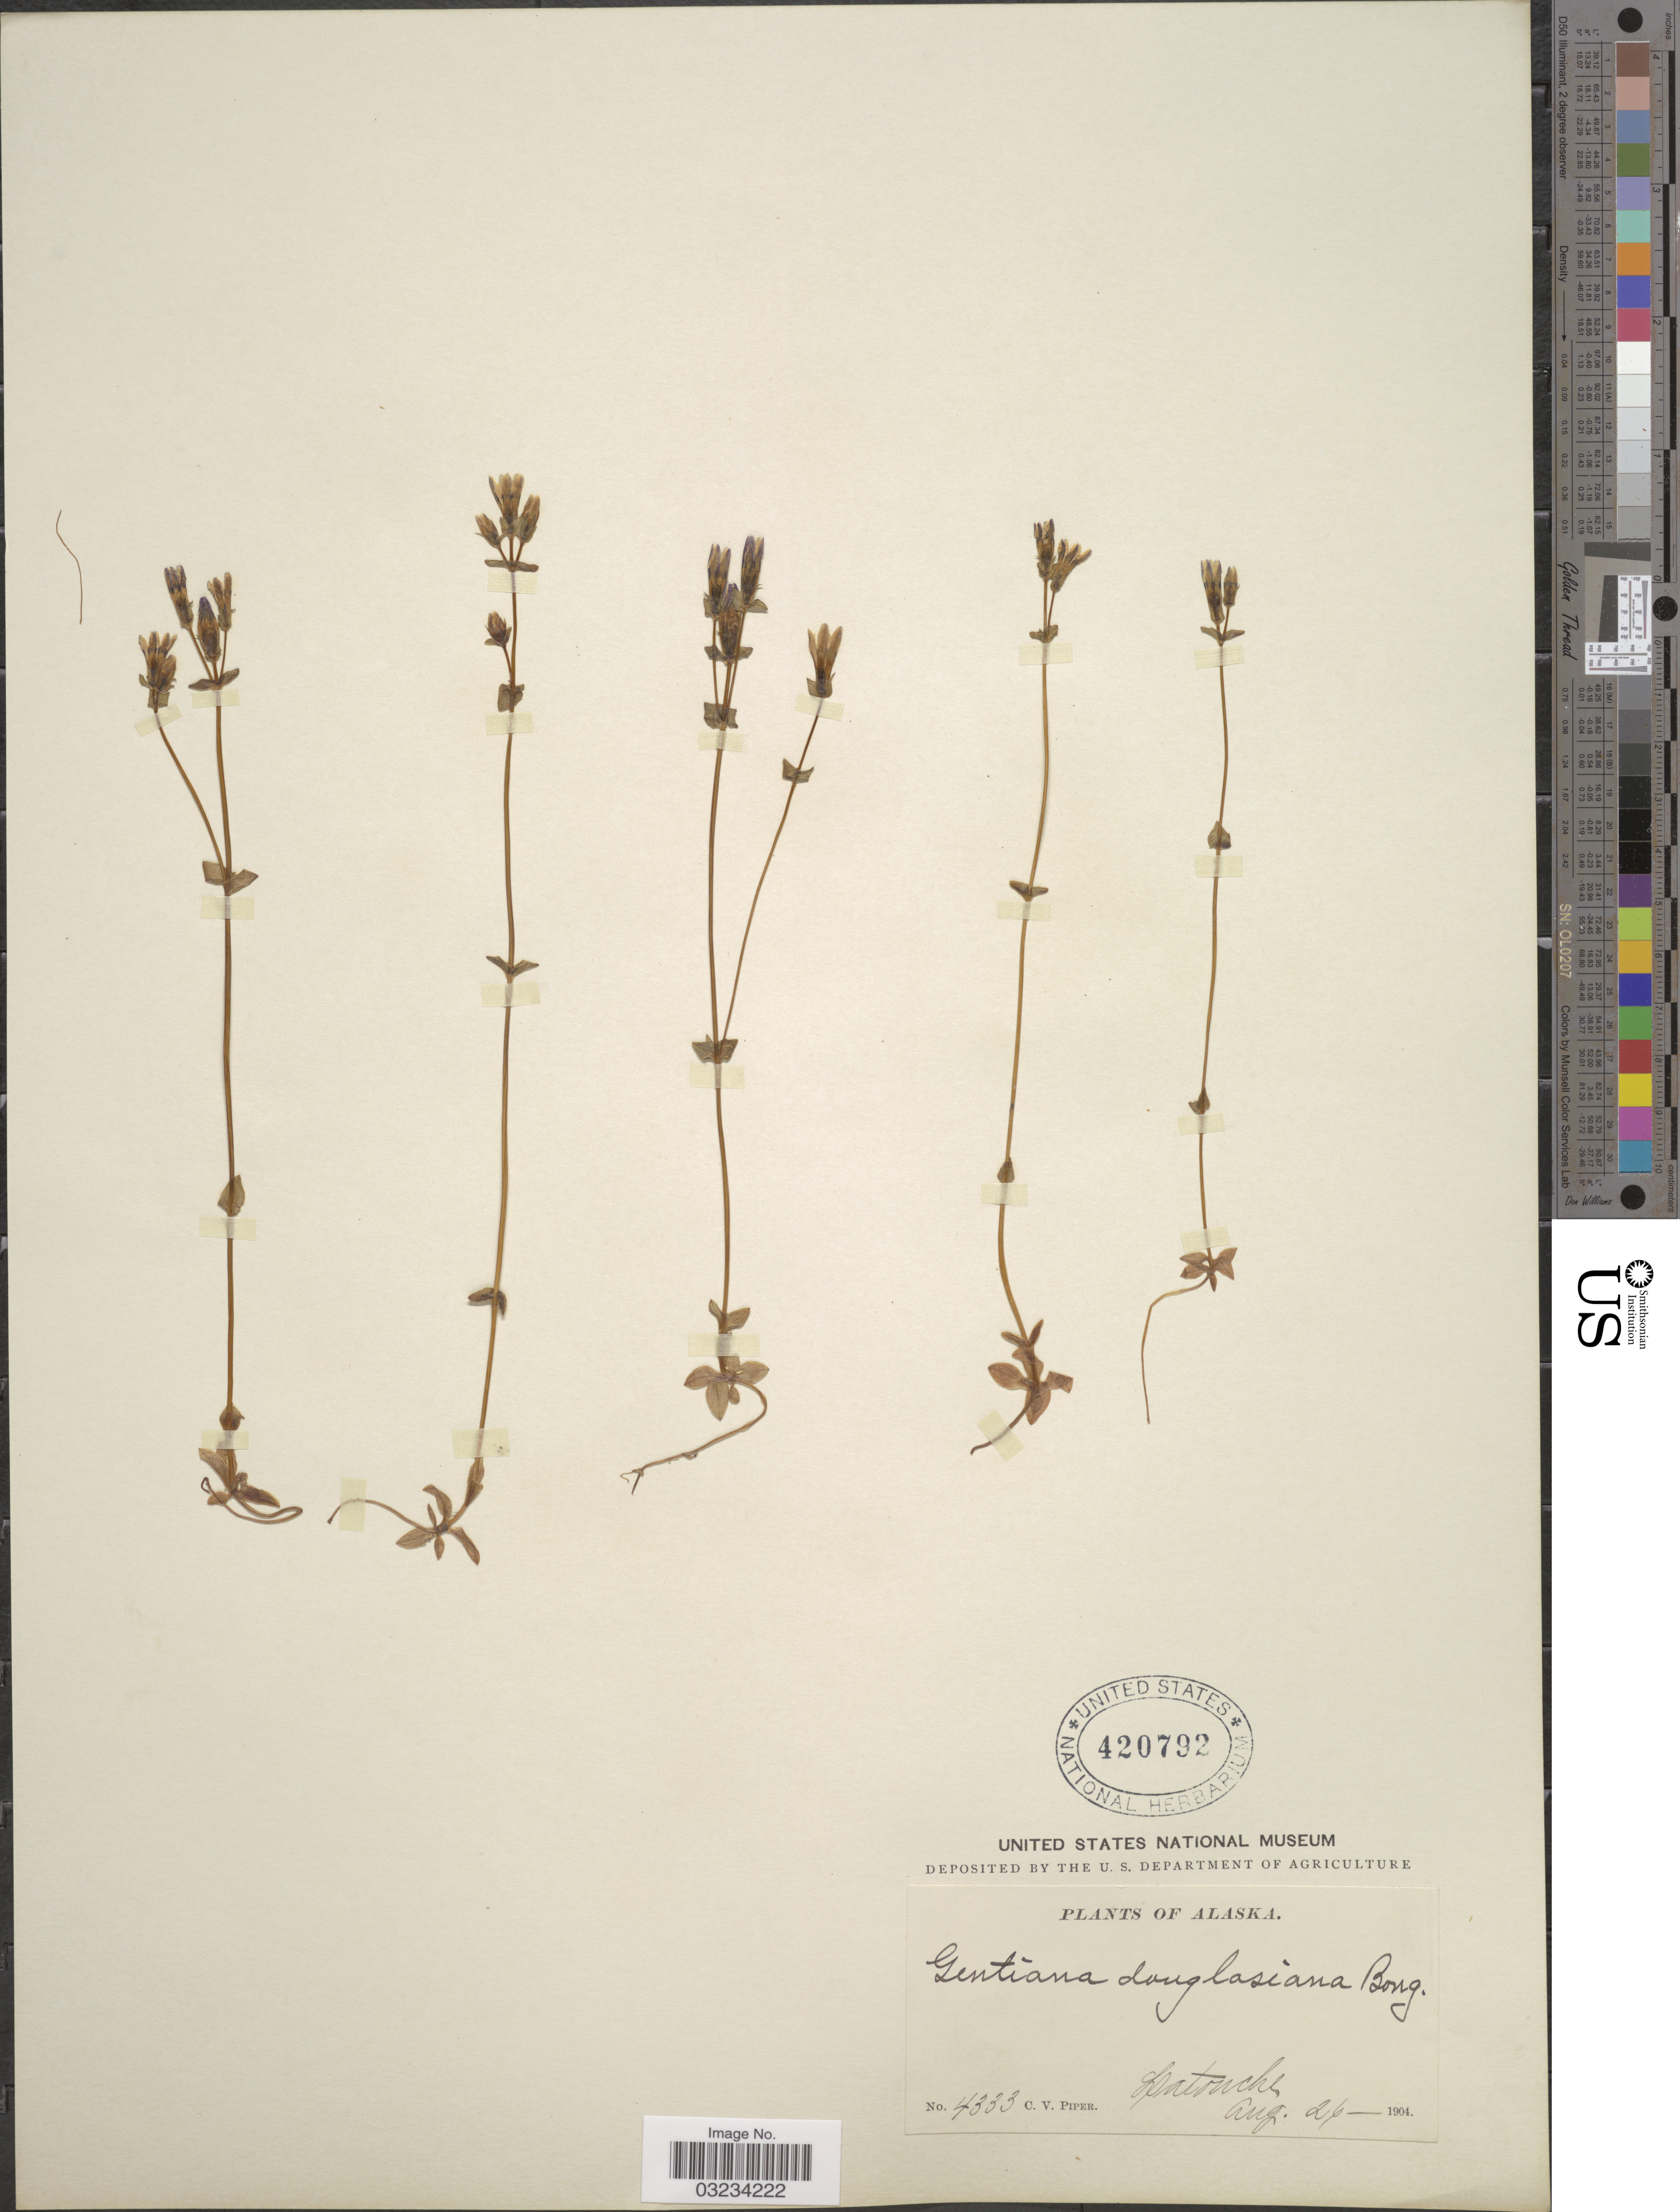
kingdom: Plantae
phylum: Tracheophyta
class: Magnoliopsida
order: Gentianales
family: Gentianaceae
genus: Gentiana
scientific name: Gentiana douglasiana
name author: Bong.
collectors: C. V. Piper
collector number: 4333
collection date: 1904-08-26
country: United States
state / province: Alaska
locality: Latouche.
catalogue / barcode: US 420792